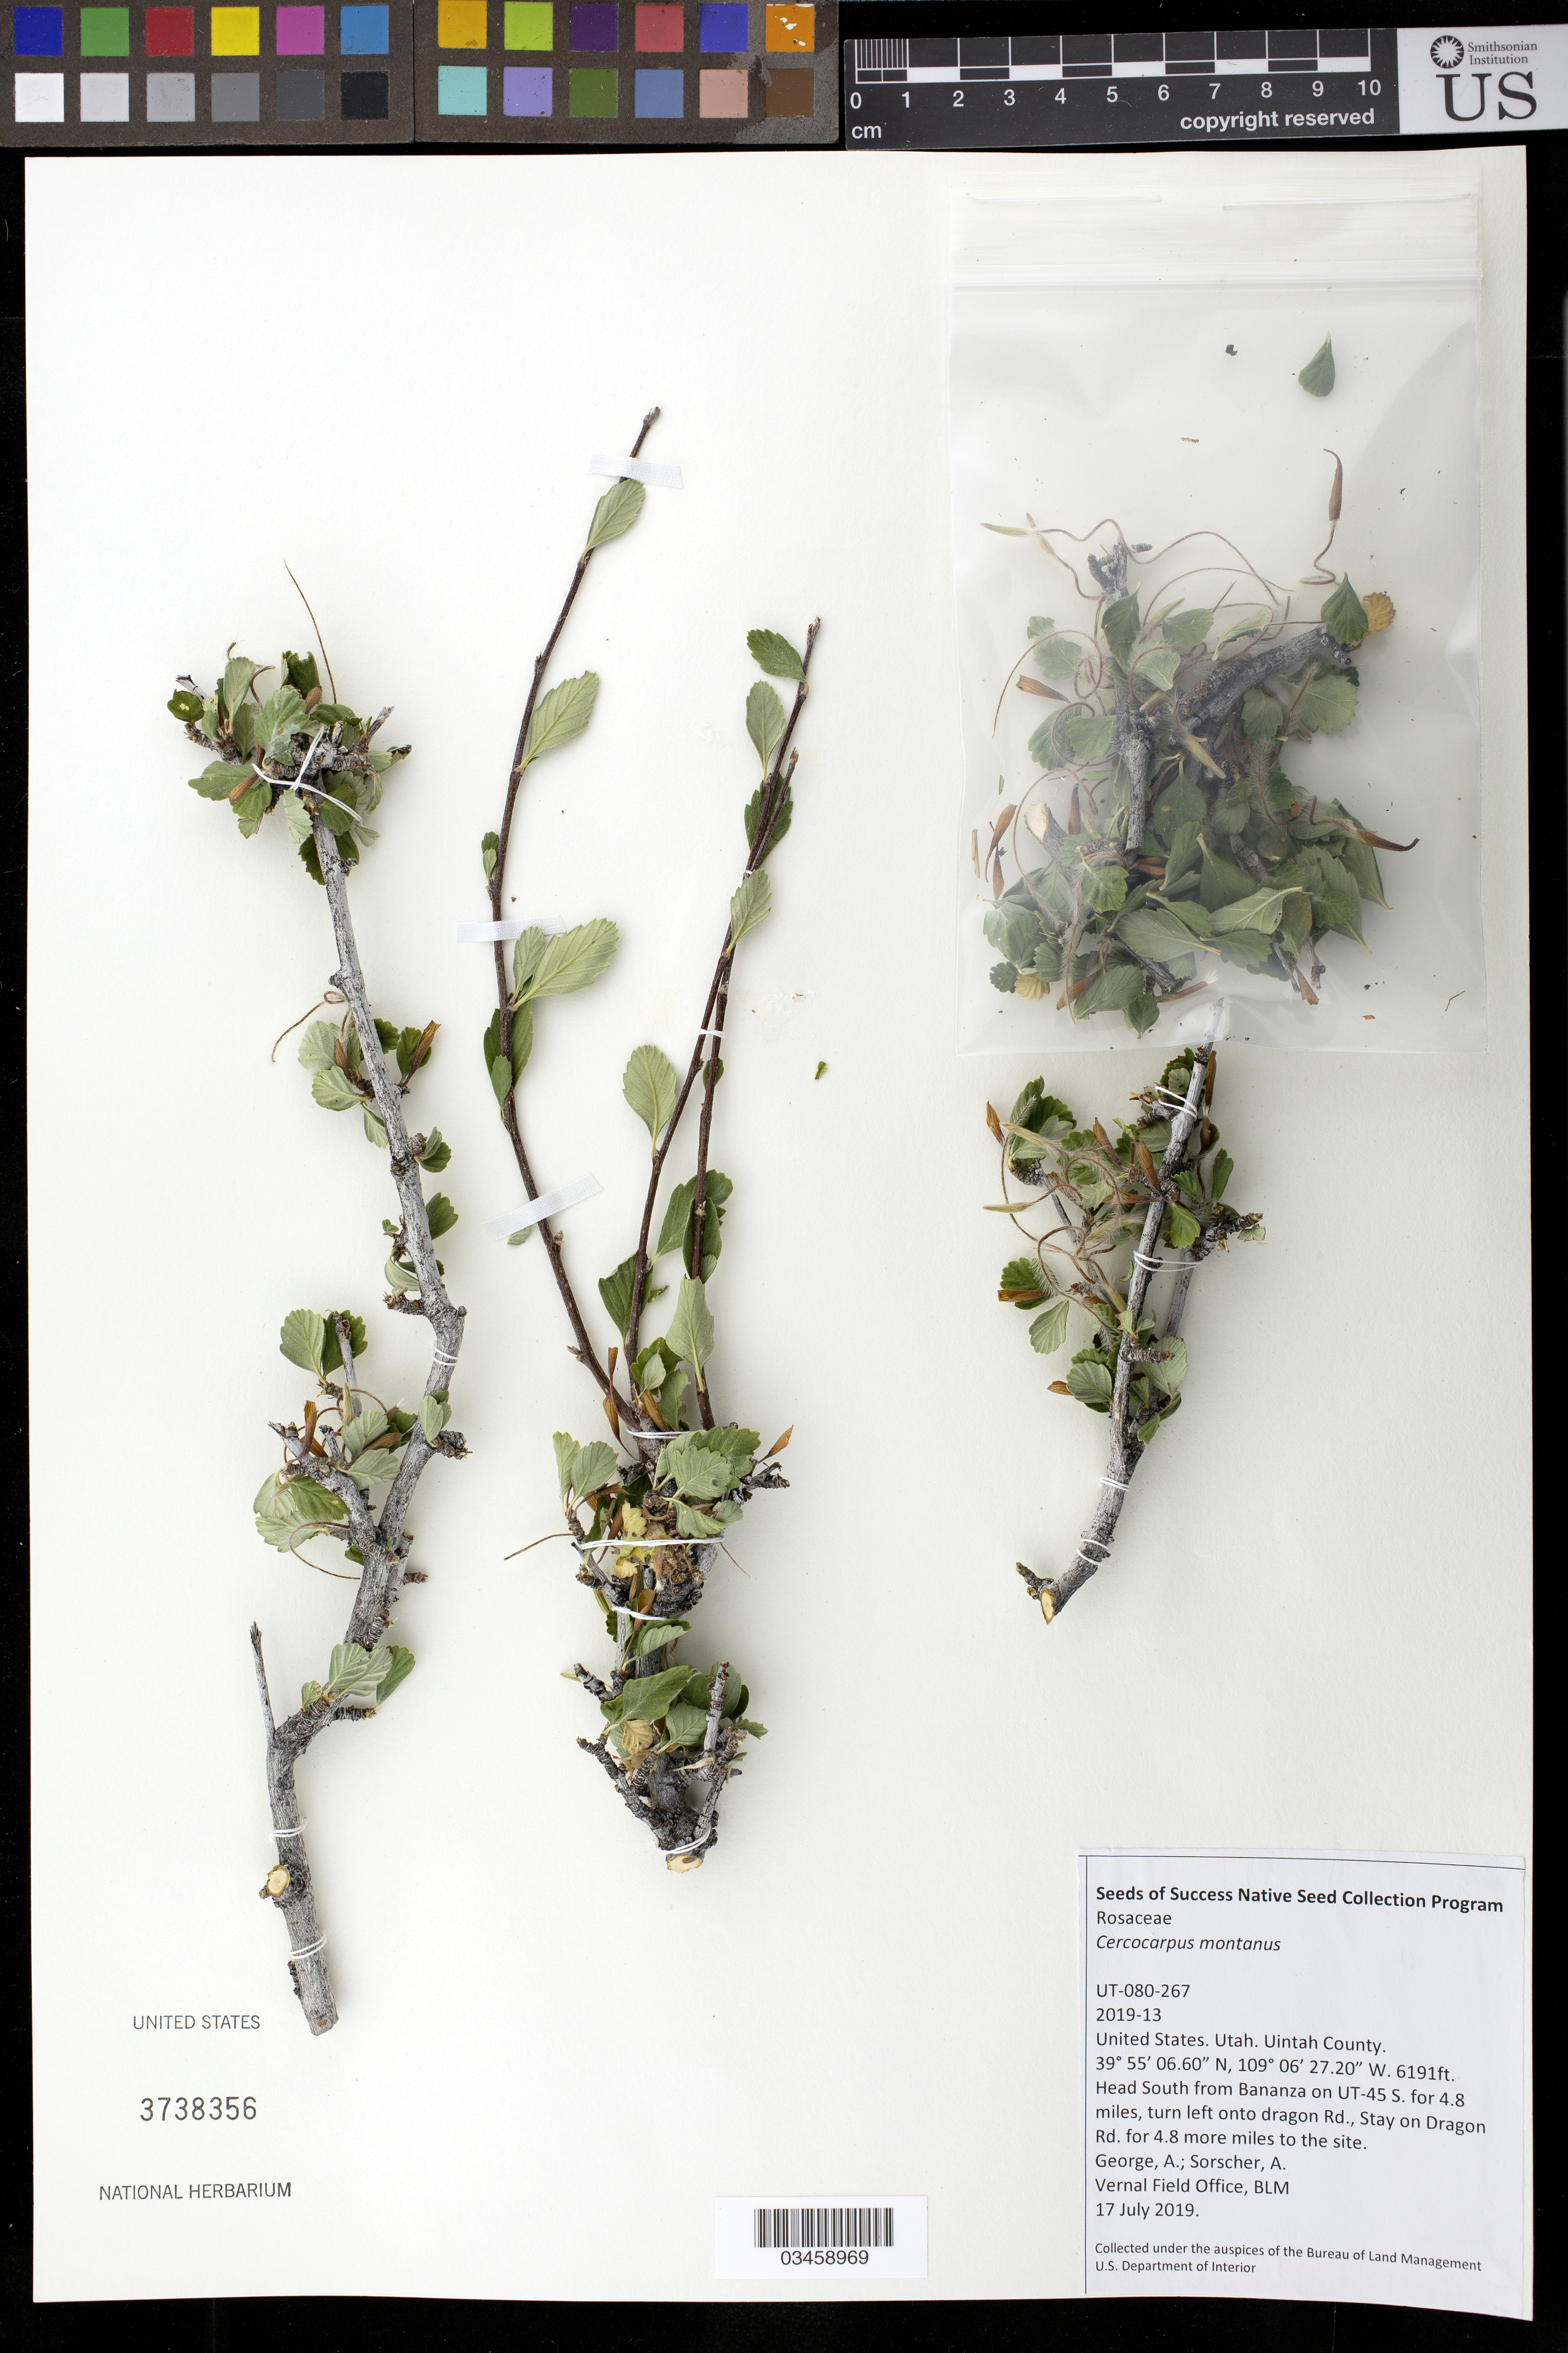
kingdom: Plantae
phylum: Tracheophyta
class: Magnoliopsida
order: Rosales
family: Rosaceae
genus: Cercocarpus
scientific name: Cercocarpus montanus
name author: Raf.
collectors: A. George & A. Sorscher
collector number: UT080-267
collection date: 2019-07-17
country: United States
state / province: Utah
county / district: Uintah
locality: Head S of from Bananza on UT-45 S for 4.8 mi., turn left onto dragon rd for 4.8 more miles to the site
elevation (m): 1887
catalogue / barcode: US 3738356